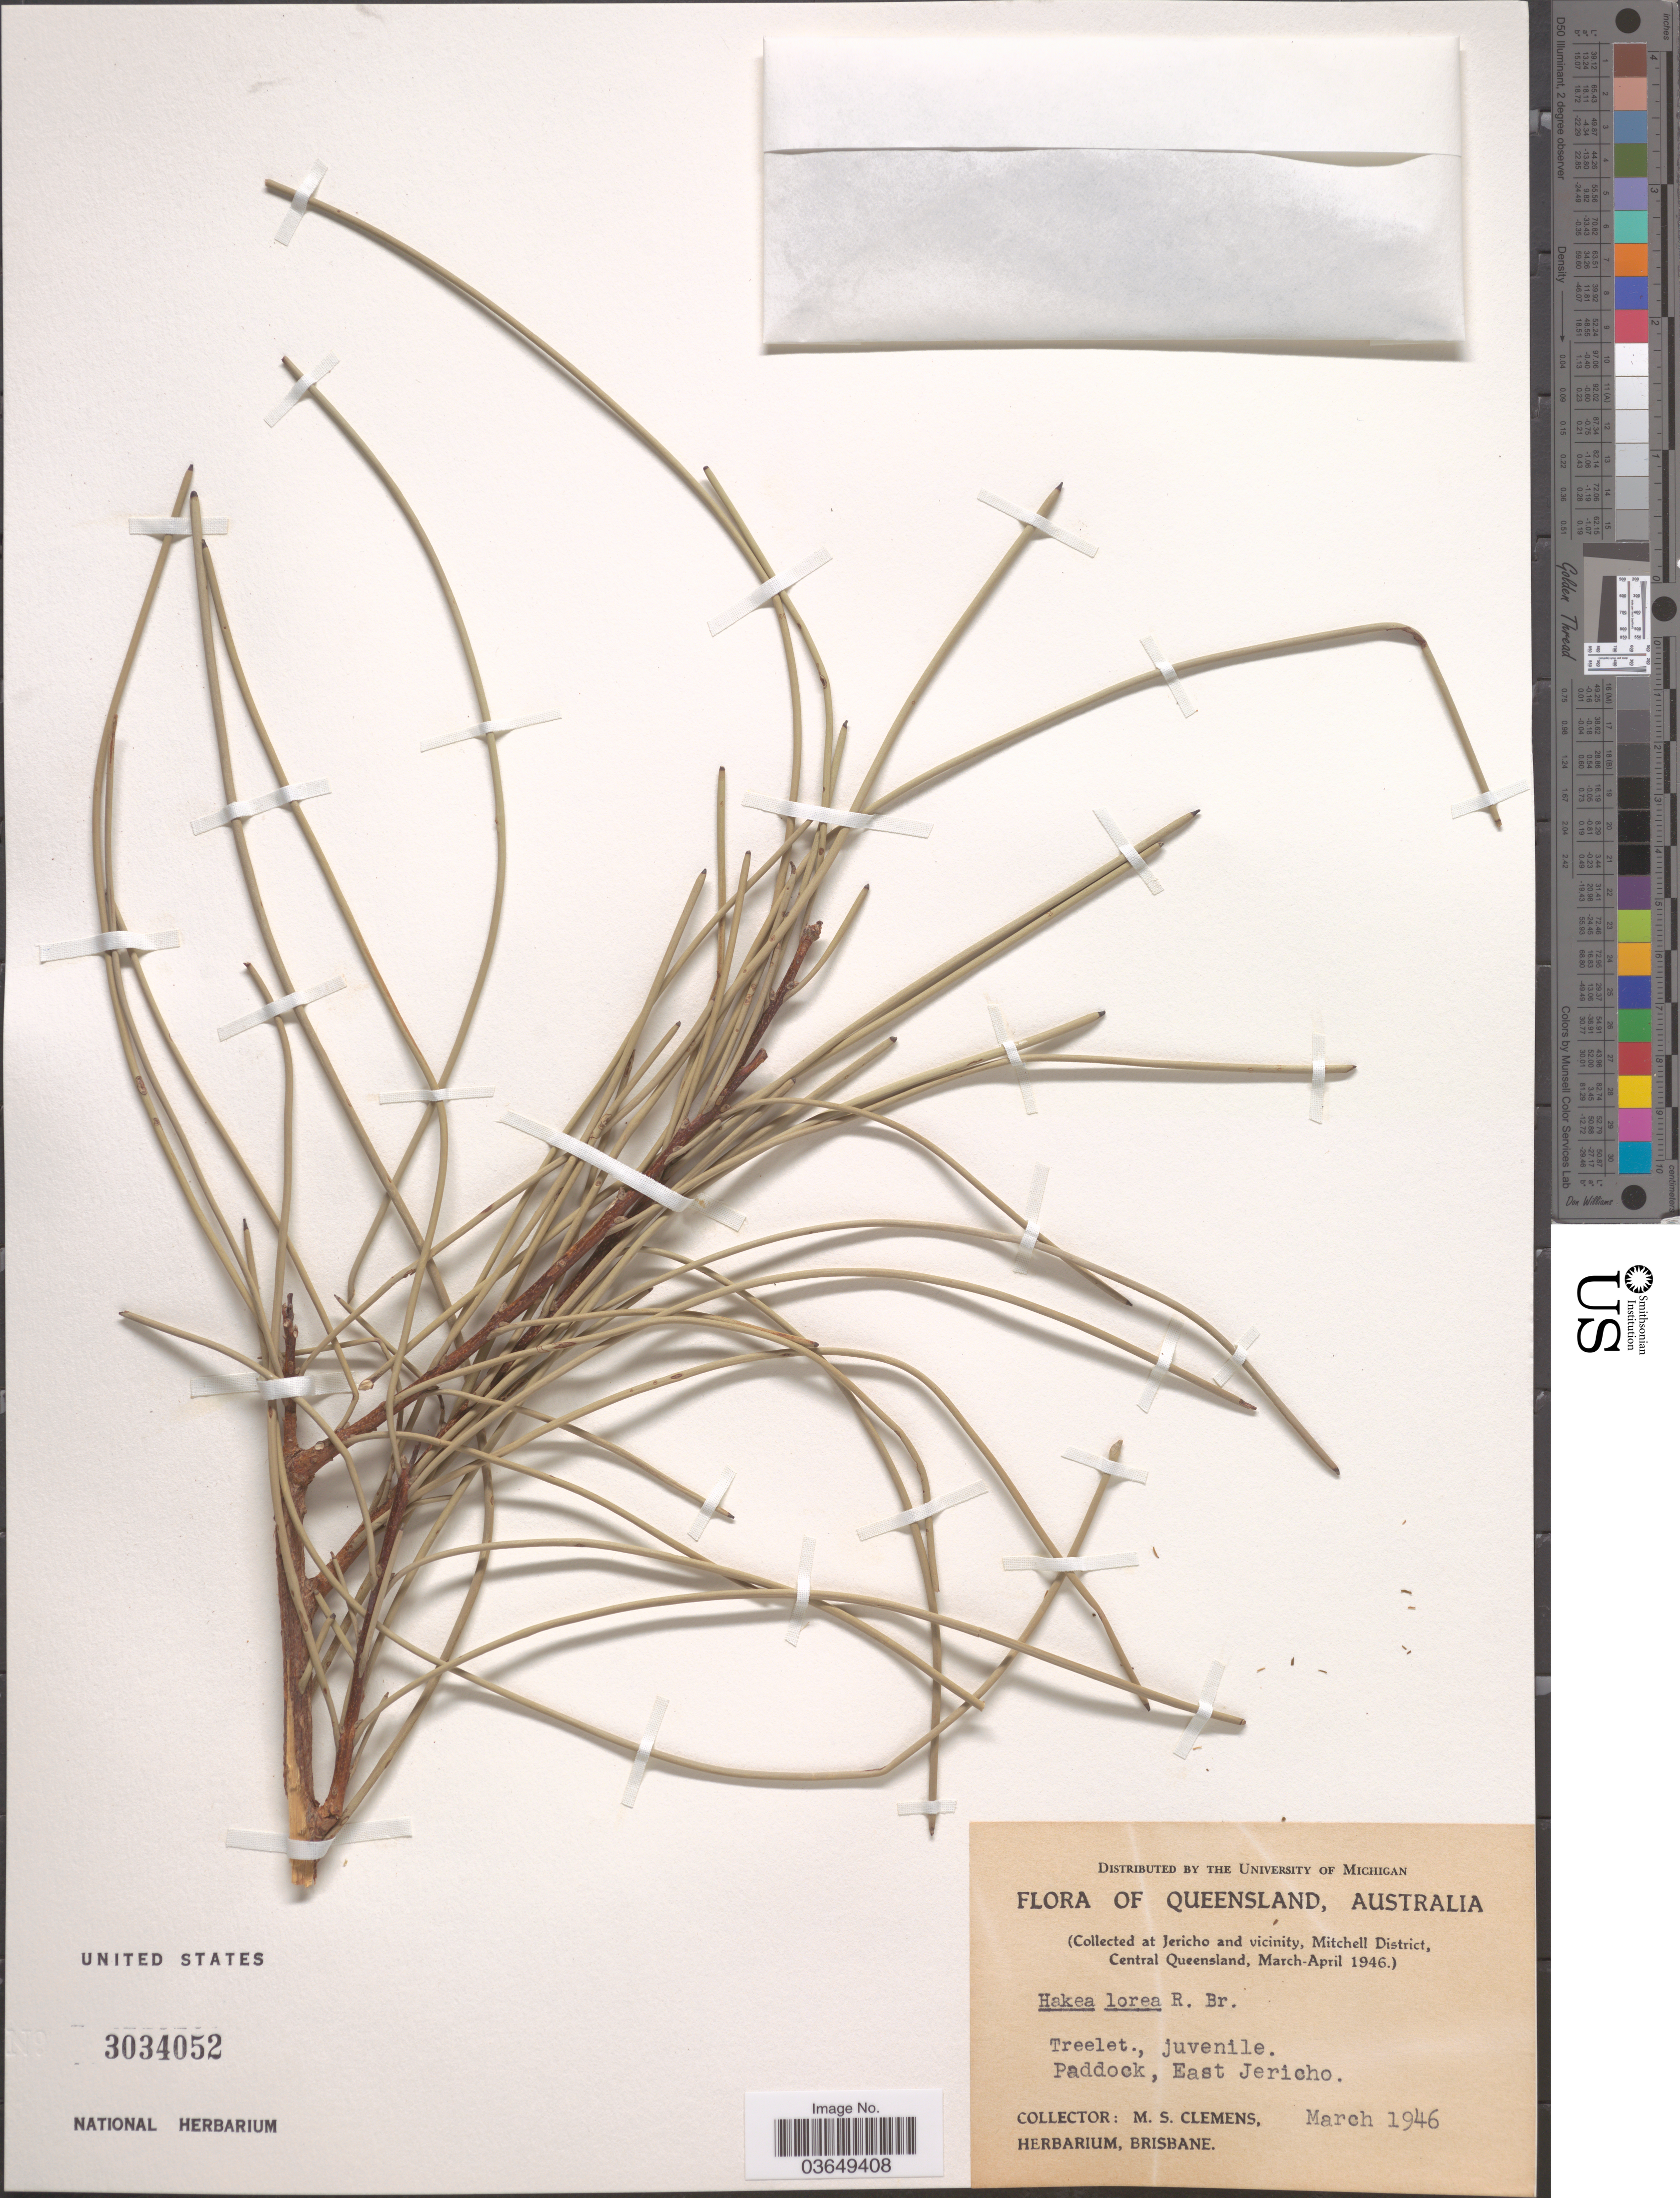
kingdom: Plantae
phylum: Tracheophyta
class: Magnoliopsida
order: Proteales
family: Proteaceae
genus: Hakea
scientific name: Hakea lorea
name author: R. Br.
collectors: M. S. Clemens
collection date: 1946-03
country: Australia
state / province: Queensland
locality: Paddock, East Jericho.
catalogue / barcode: US 3034052